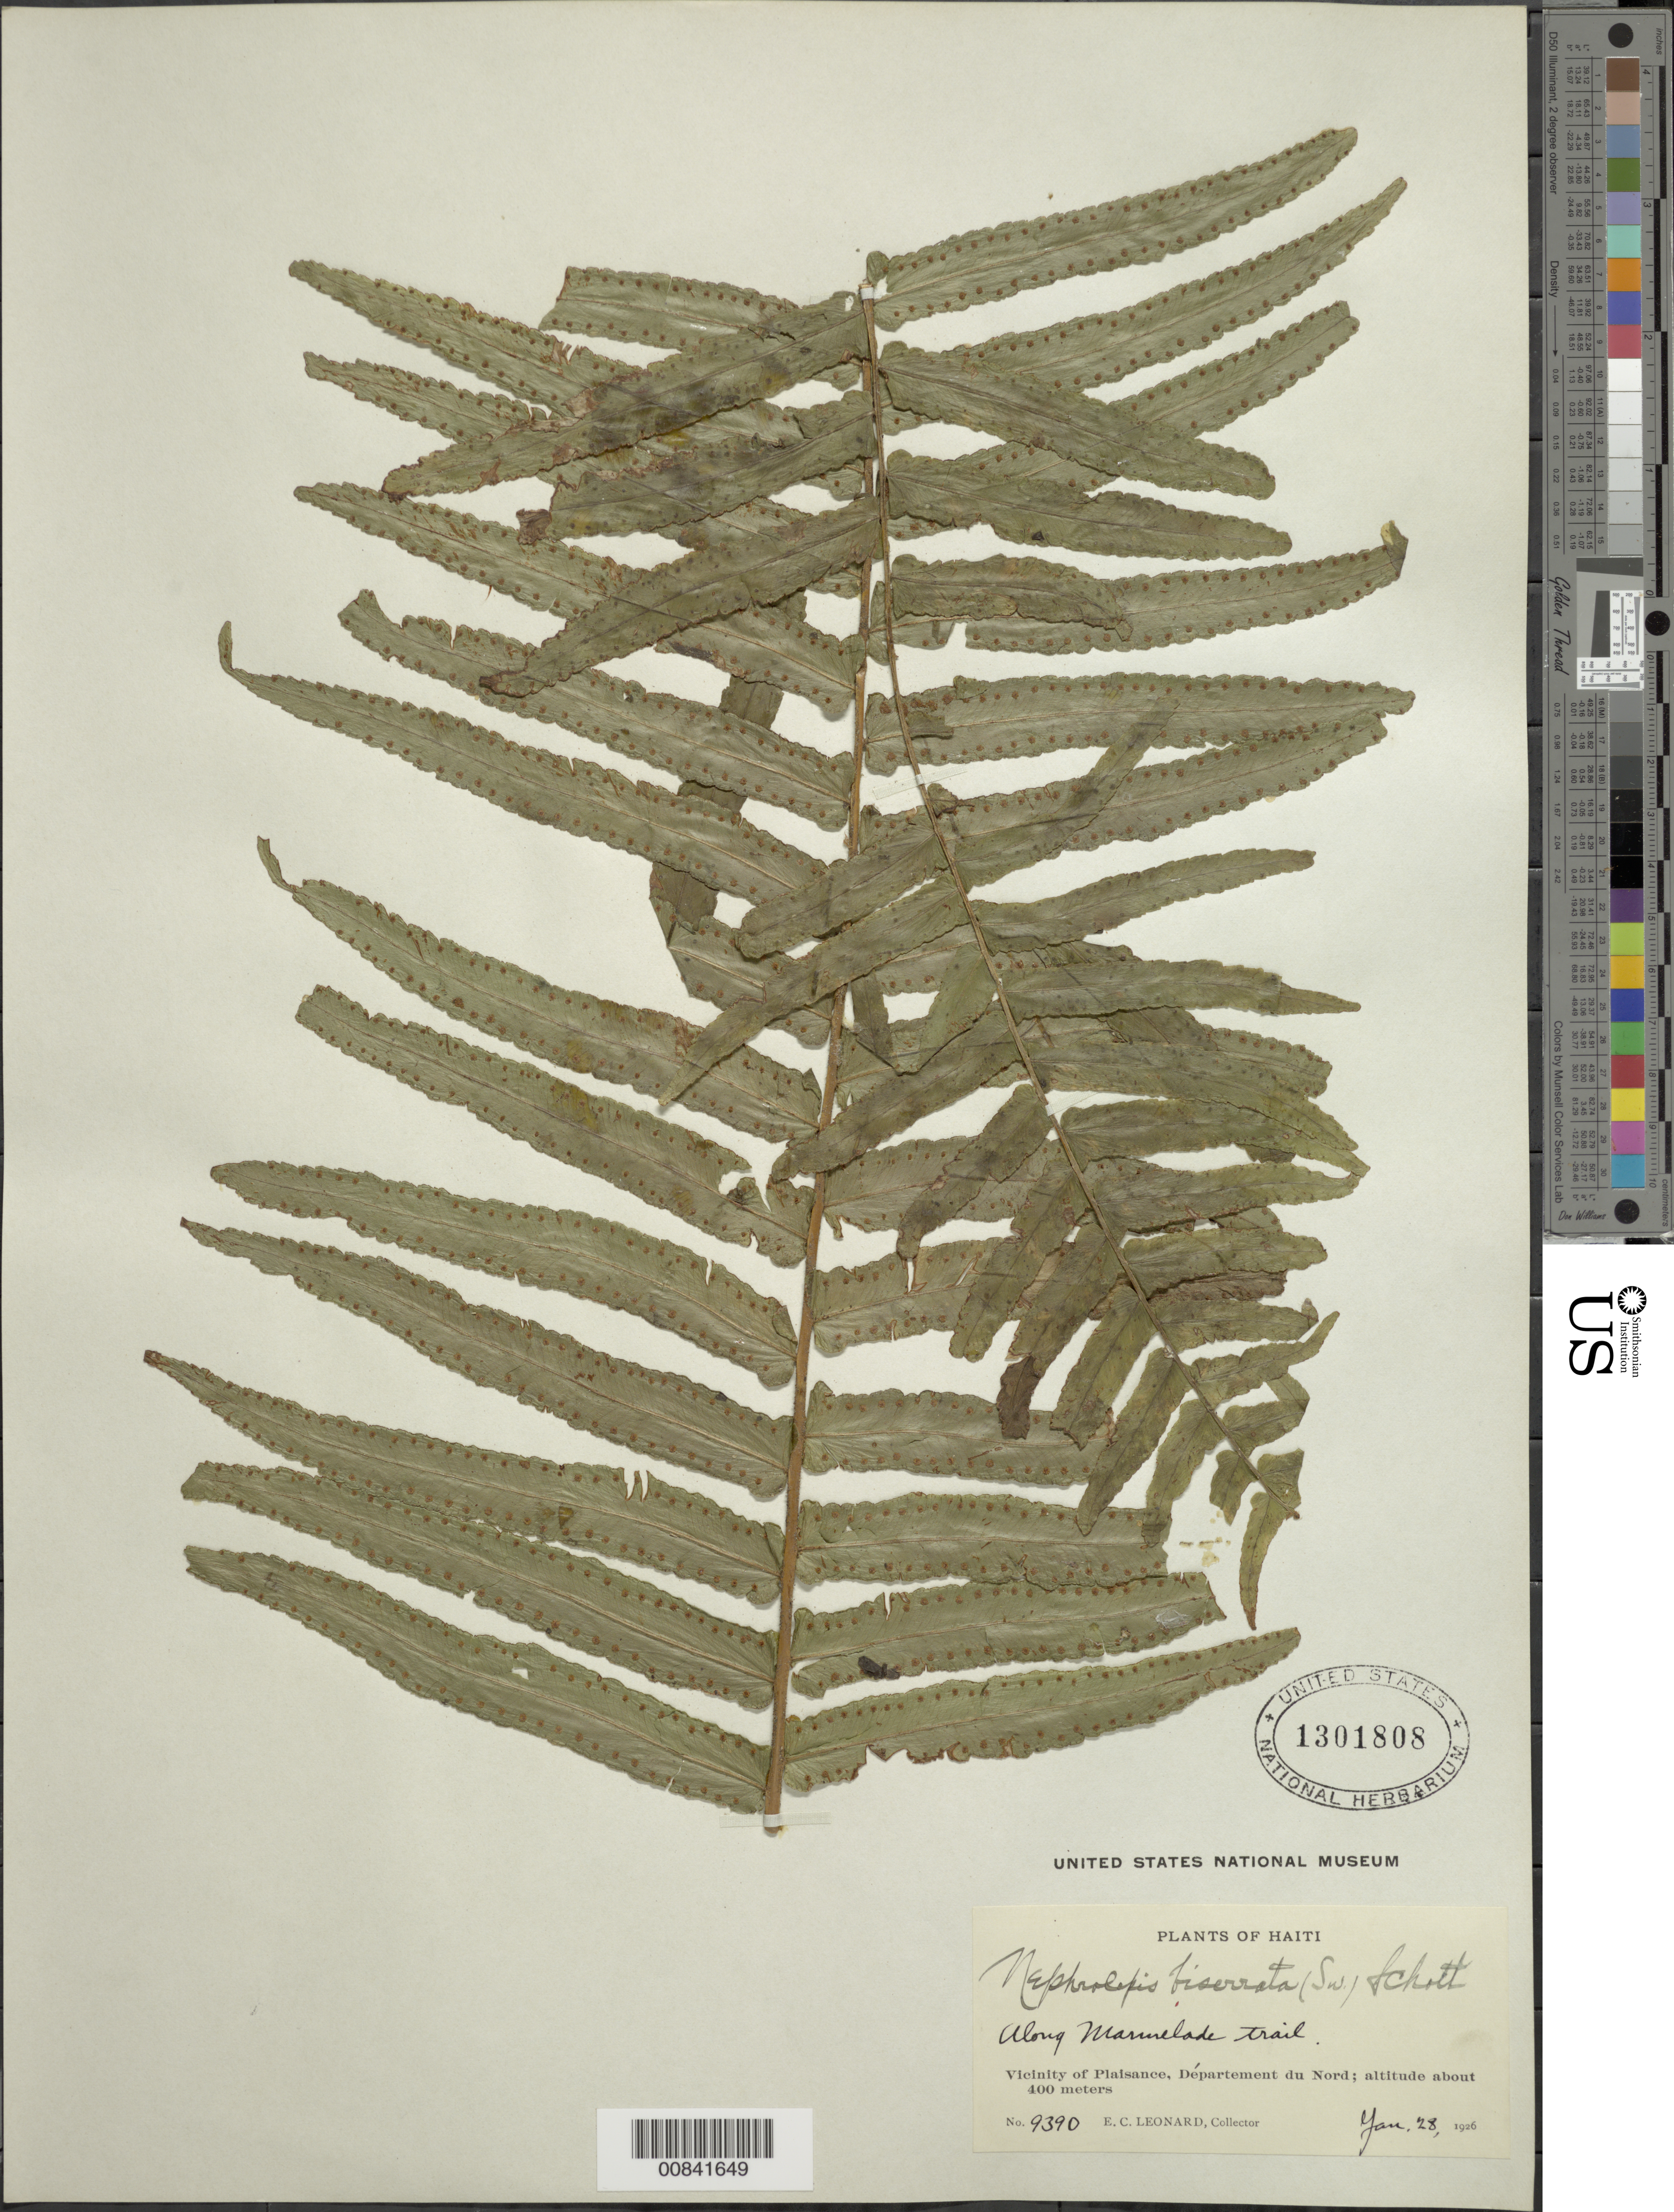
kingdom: Plantae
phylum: Tracheophyta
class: Polypodiopsida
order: Polypodiales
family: Nephrolepidaceae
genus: Nephrolepis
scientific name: Nephrolepis biserrata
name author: (Sw.) Schott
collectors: E. C. Leonard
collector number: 9390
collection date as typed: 28 Jan 1926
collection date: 1926-01-28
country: Haiti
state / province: Nord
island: Hispaniola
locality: Plaisance, Marmelade trail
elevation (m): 400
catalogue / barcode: US 1301808